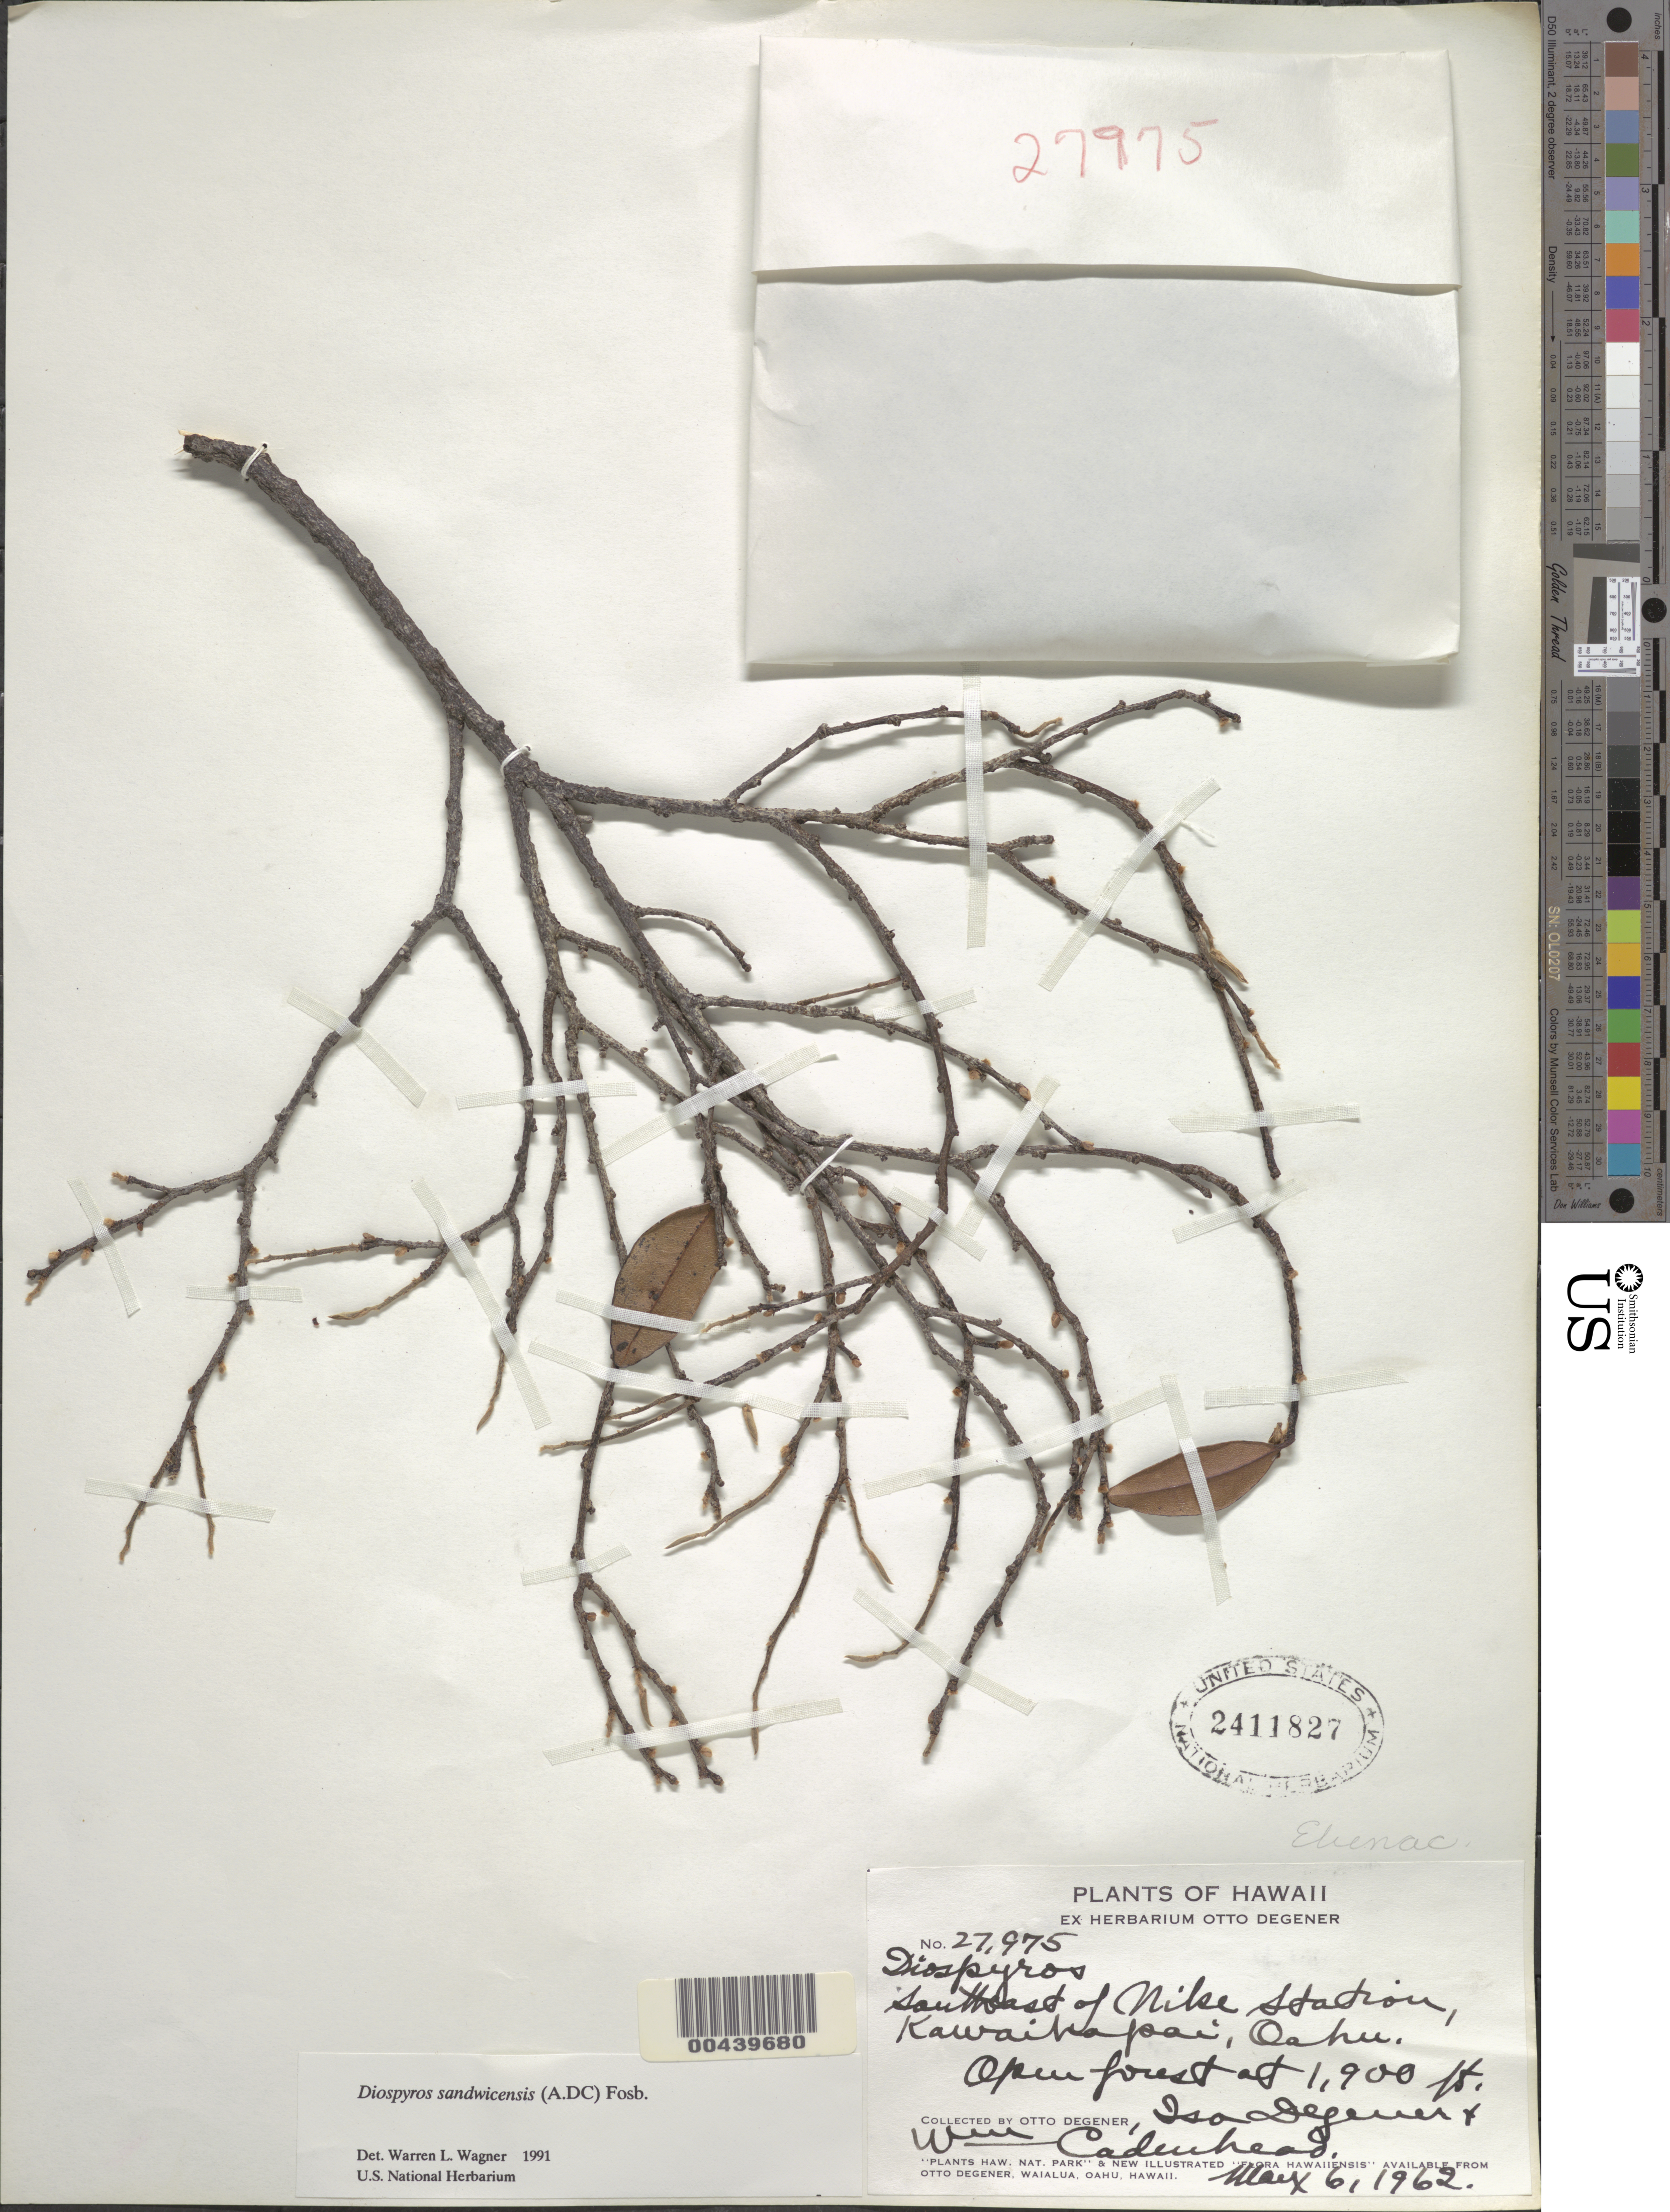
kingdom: Plantae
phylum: Tracheophyta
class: Magnoliopsida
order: Ericales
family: Ebenaceae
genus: Diospyros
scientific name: Diospyros sandwicensis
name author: (A. DC.) Fosberg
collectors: O. Degener, I. Degener & W. Cadenhead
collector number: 27975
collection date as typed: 6 May 1962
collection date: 1962-05-06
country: United States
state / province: Hawaii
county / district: Honolulu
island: Oahu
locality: SE of Nike Station, Kawaihapai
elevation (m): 579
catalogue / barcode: US 2411827